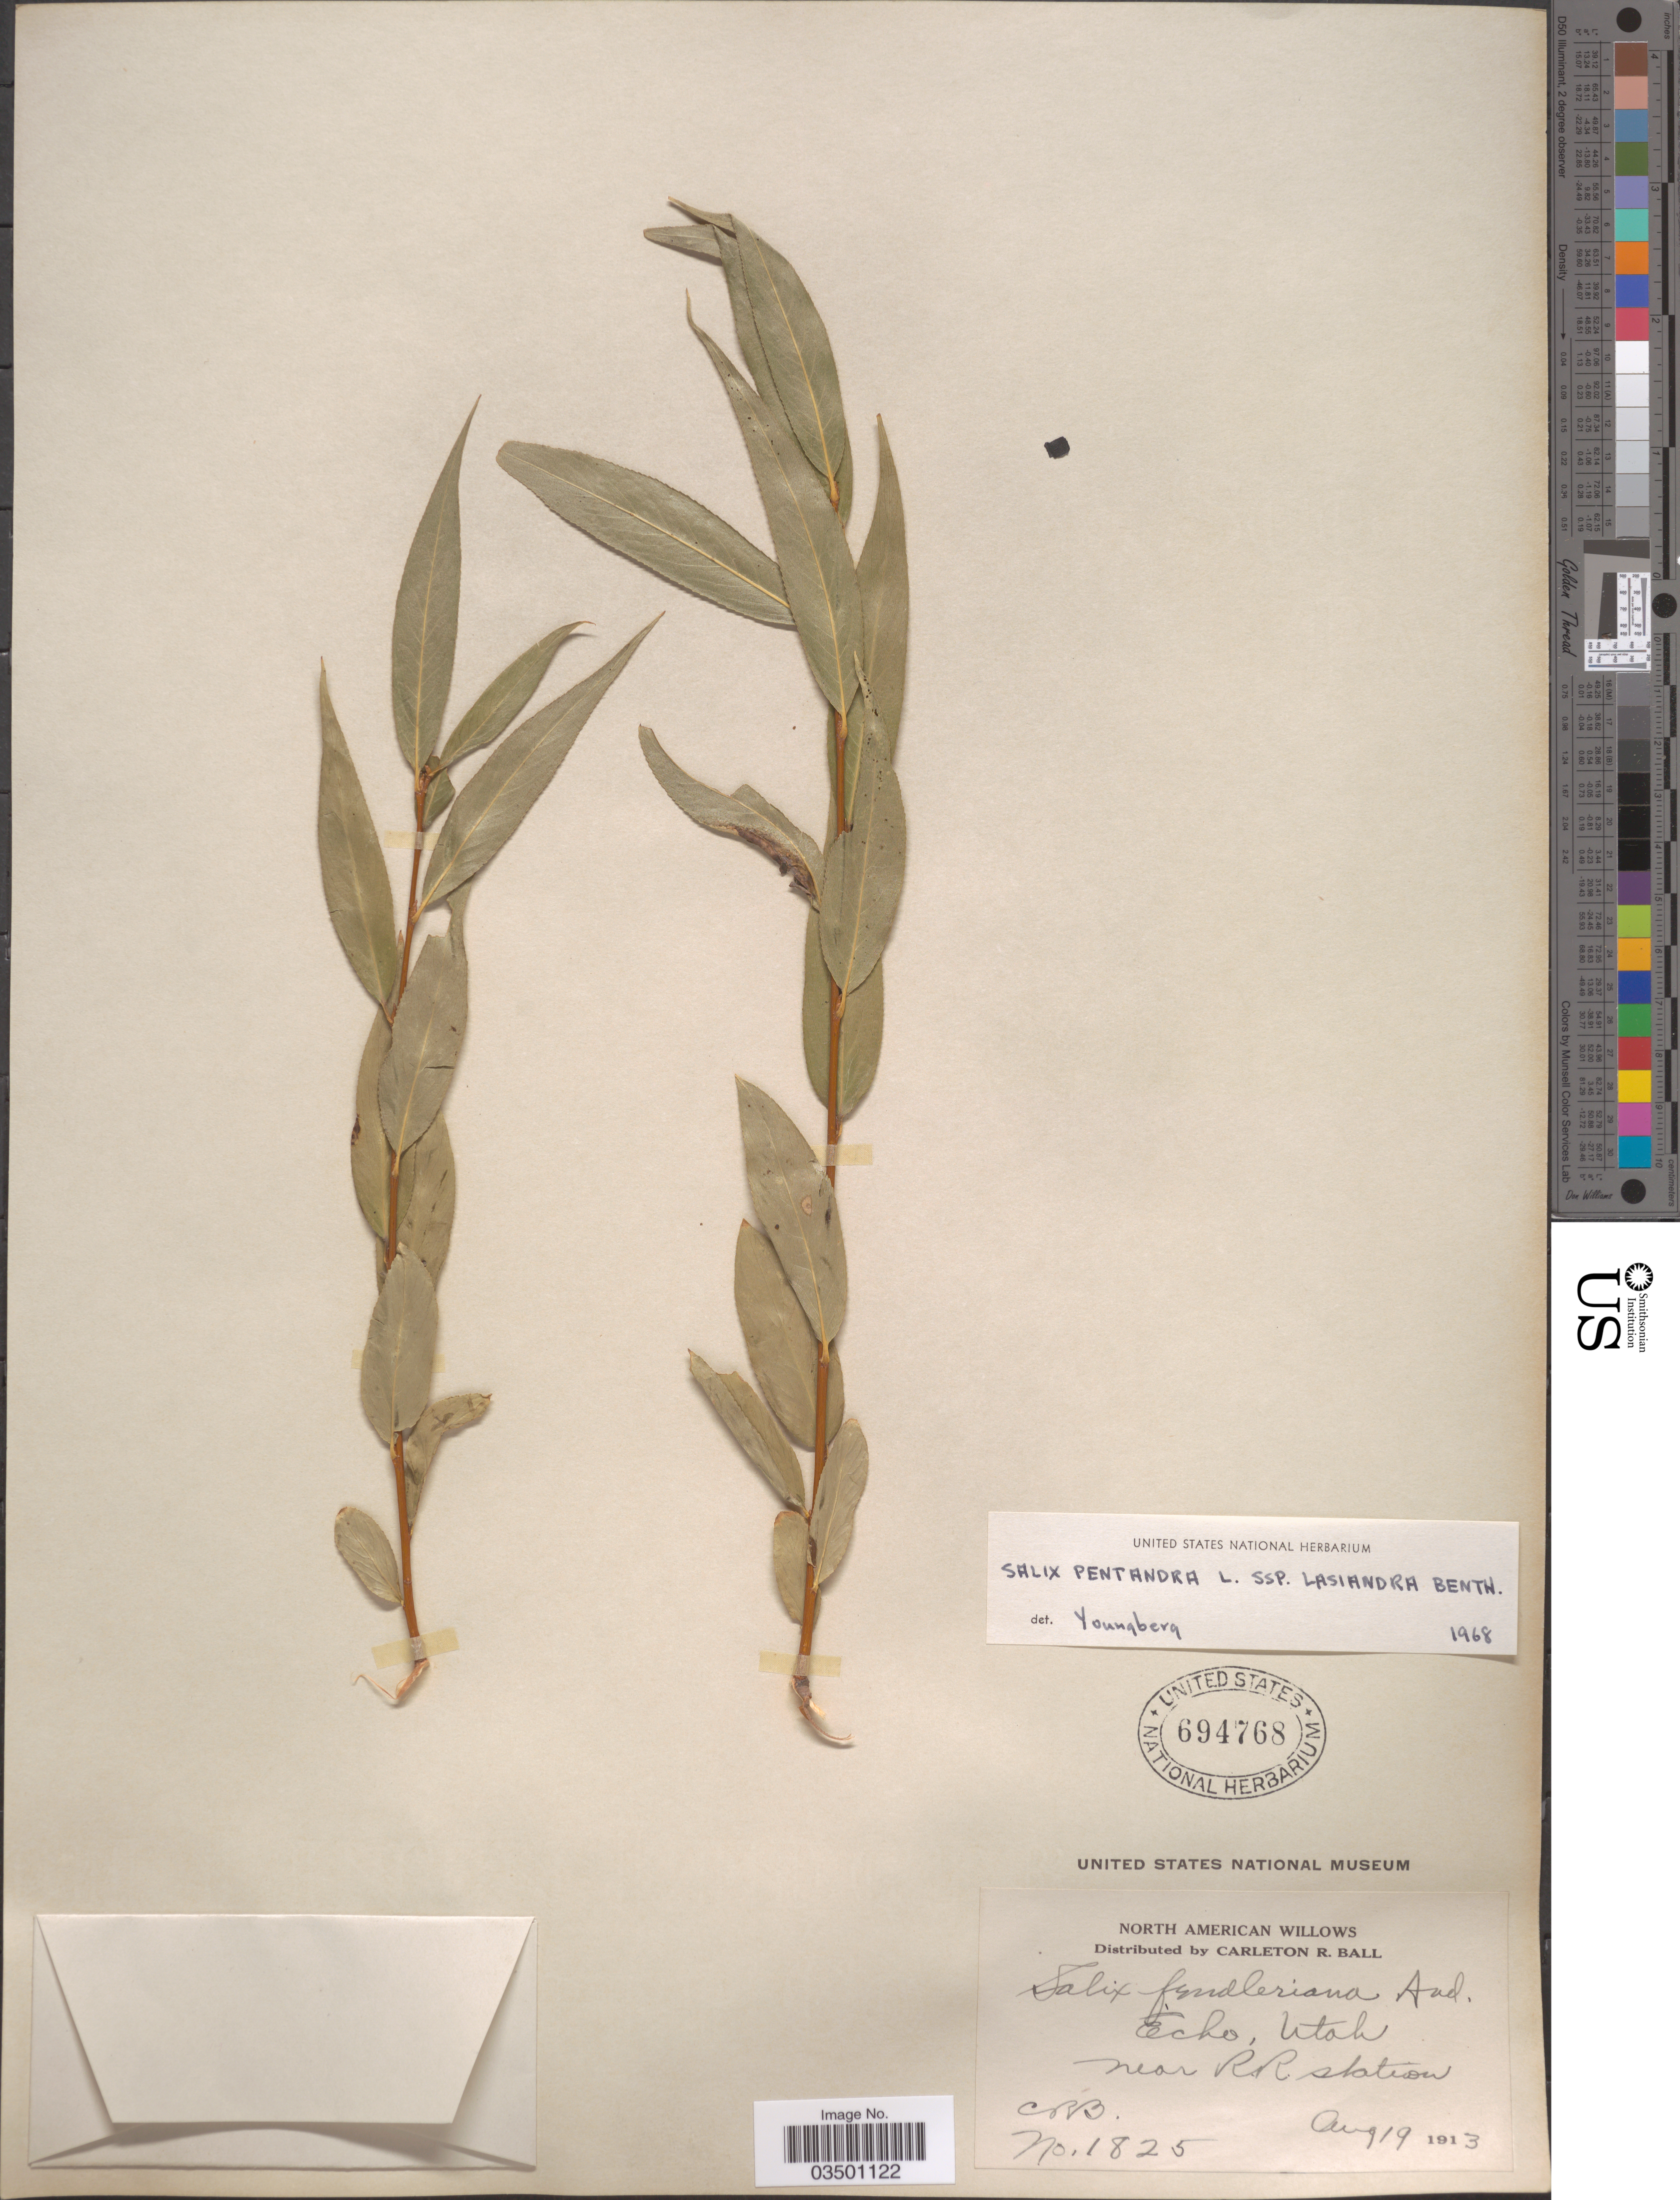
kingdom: Plantae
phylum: Tracheophyta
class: Magnoliopsida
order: Malpighiales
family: Salicaceae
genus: Salix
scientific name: Salix lasiandra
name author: Benth.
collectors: C. R. Ball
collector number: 1825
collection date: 1913-08-19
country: United States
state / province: Utah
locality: Echo. Near R. R. station.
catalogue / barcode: US 694768